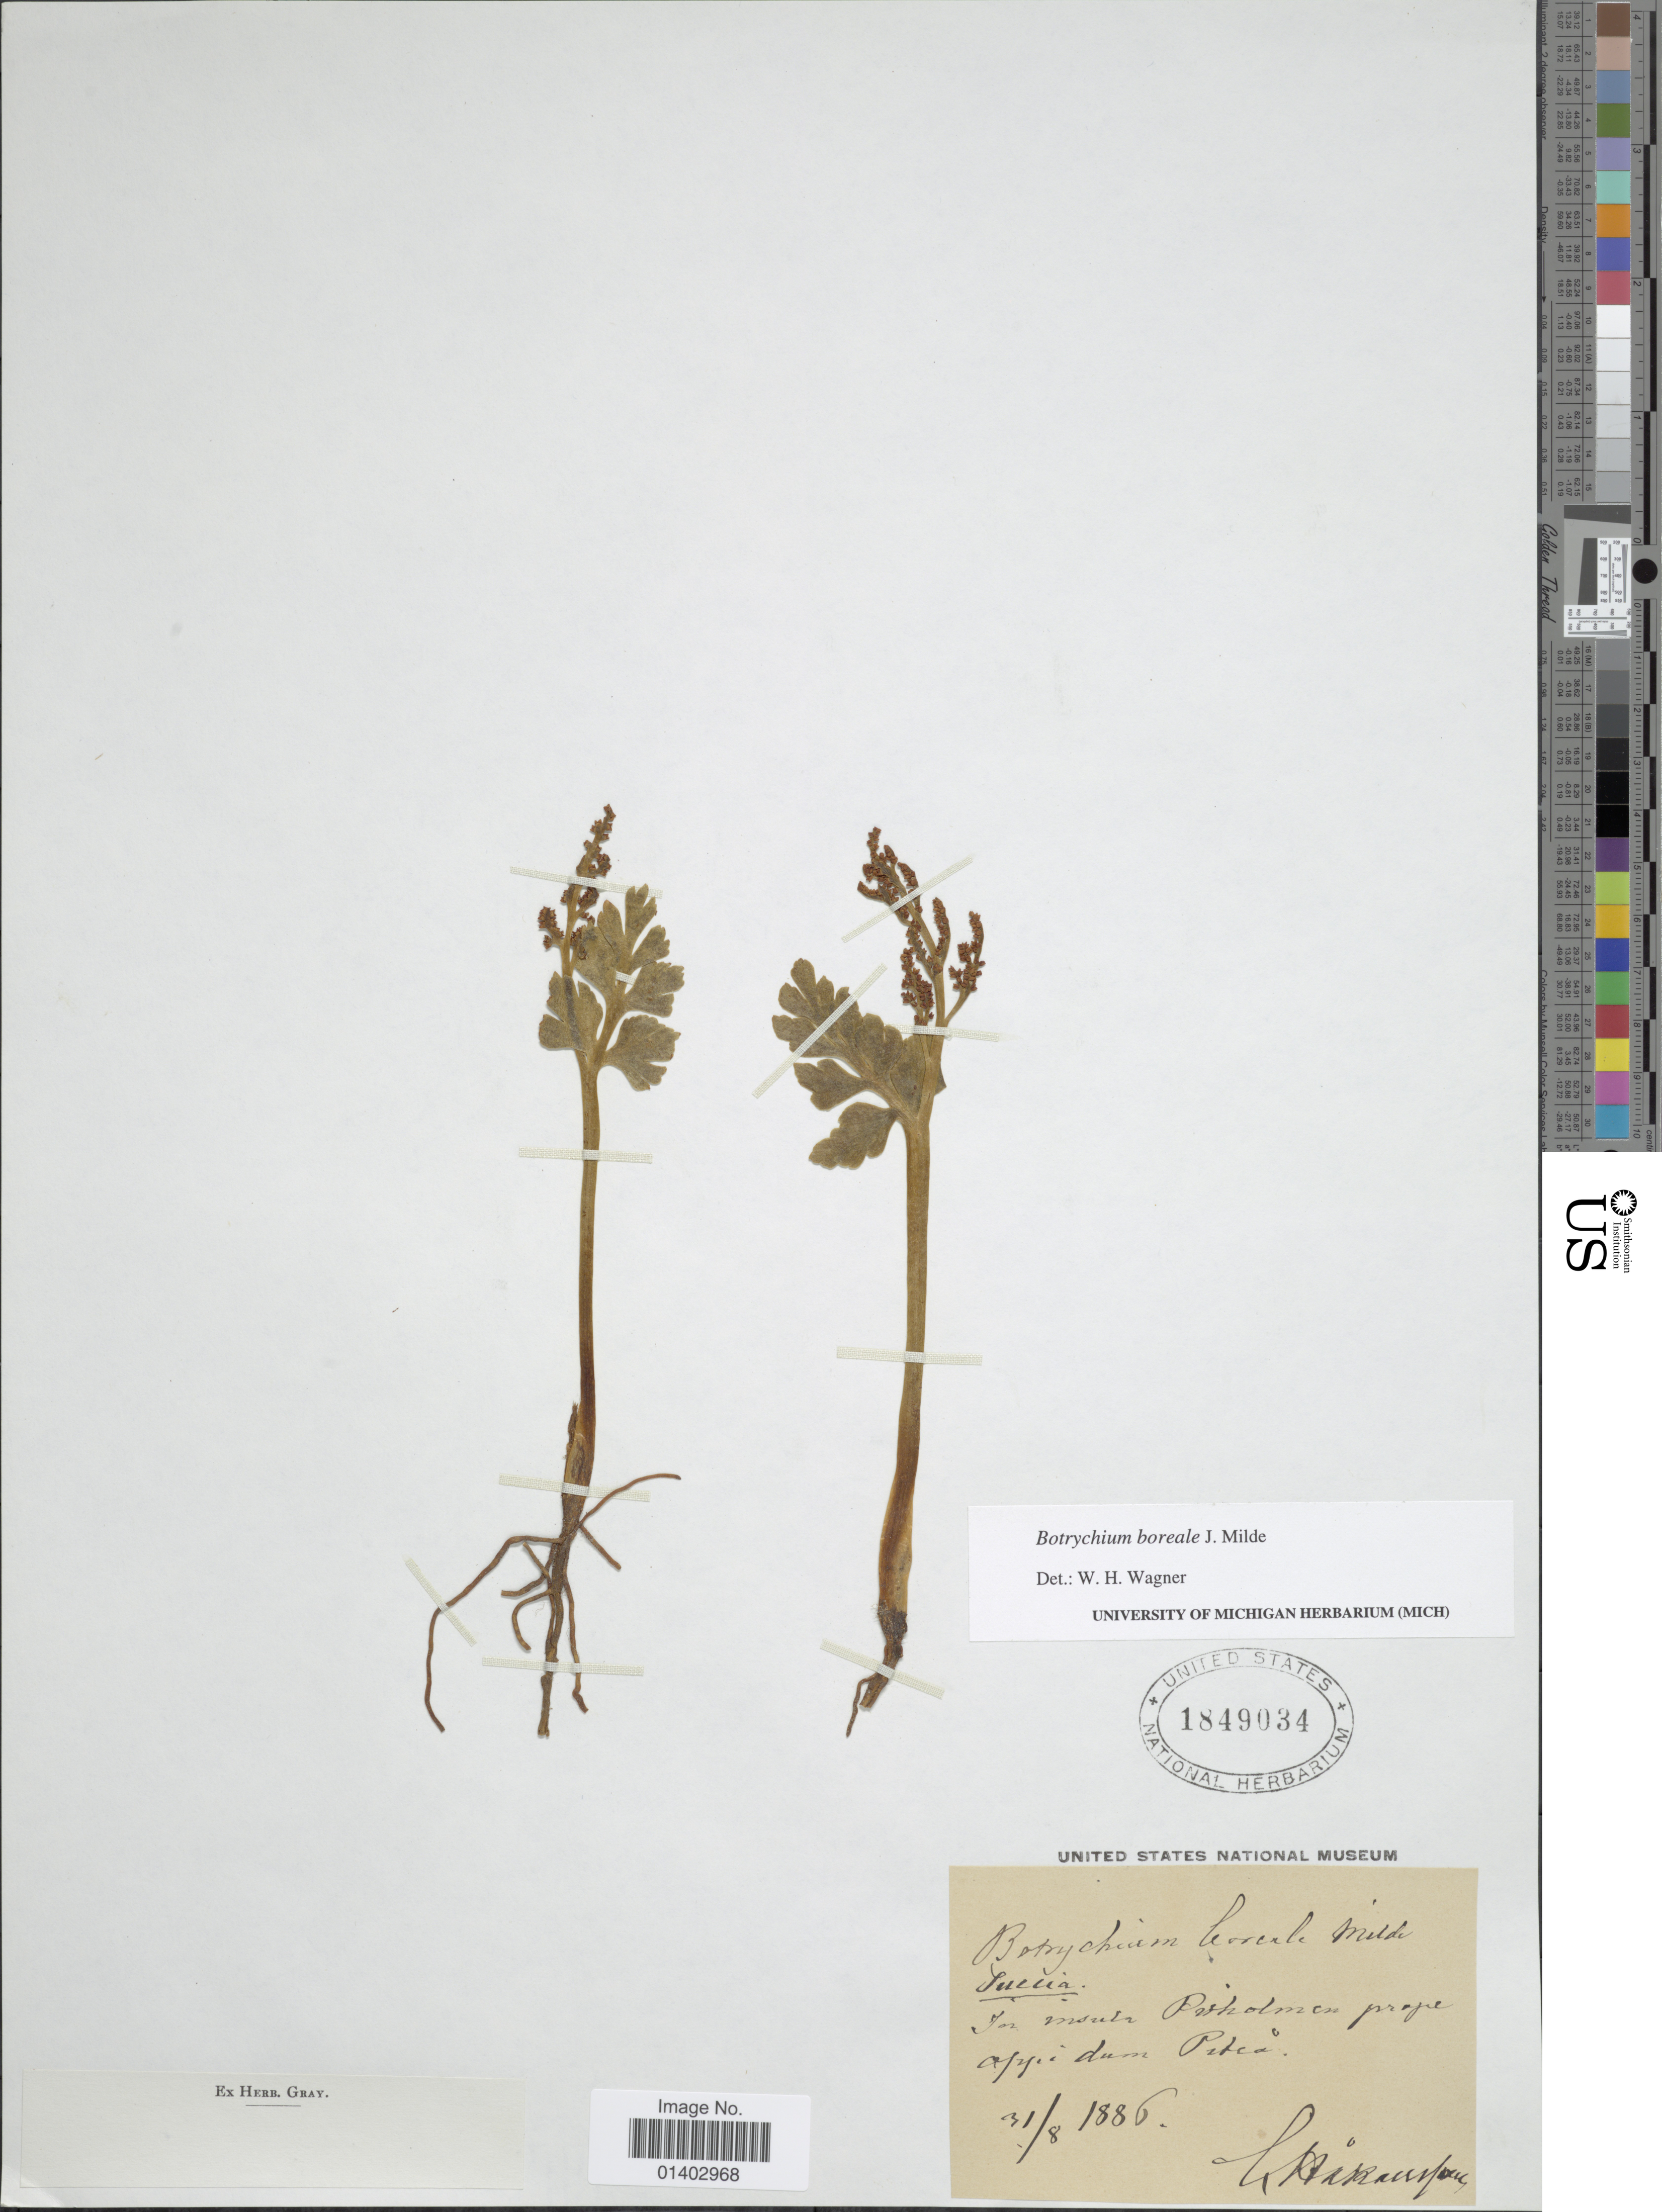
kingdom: Plantae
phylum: Tracheophyta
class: Polypodiopsida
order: Ophioglossales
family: Ophioglossaceae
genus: Botrychium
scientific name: Botrychium boreale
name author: Milde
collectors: C. Håkansson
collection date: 1886-08-31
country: Sweden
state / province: Norrbotten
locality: Im insula Pitholmen prope oppidum Piteå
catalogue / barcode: US 1849034